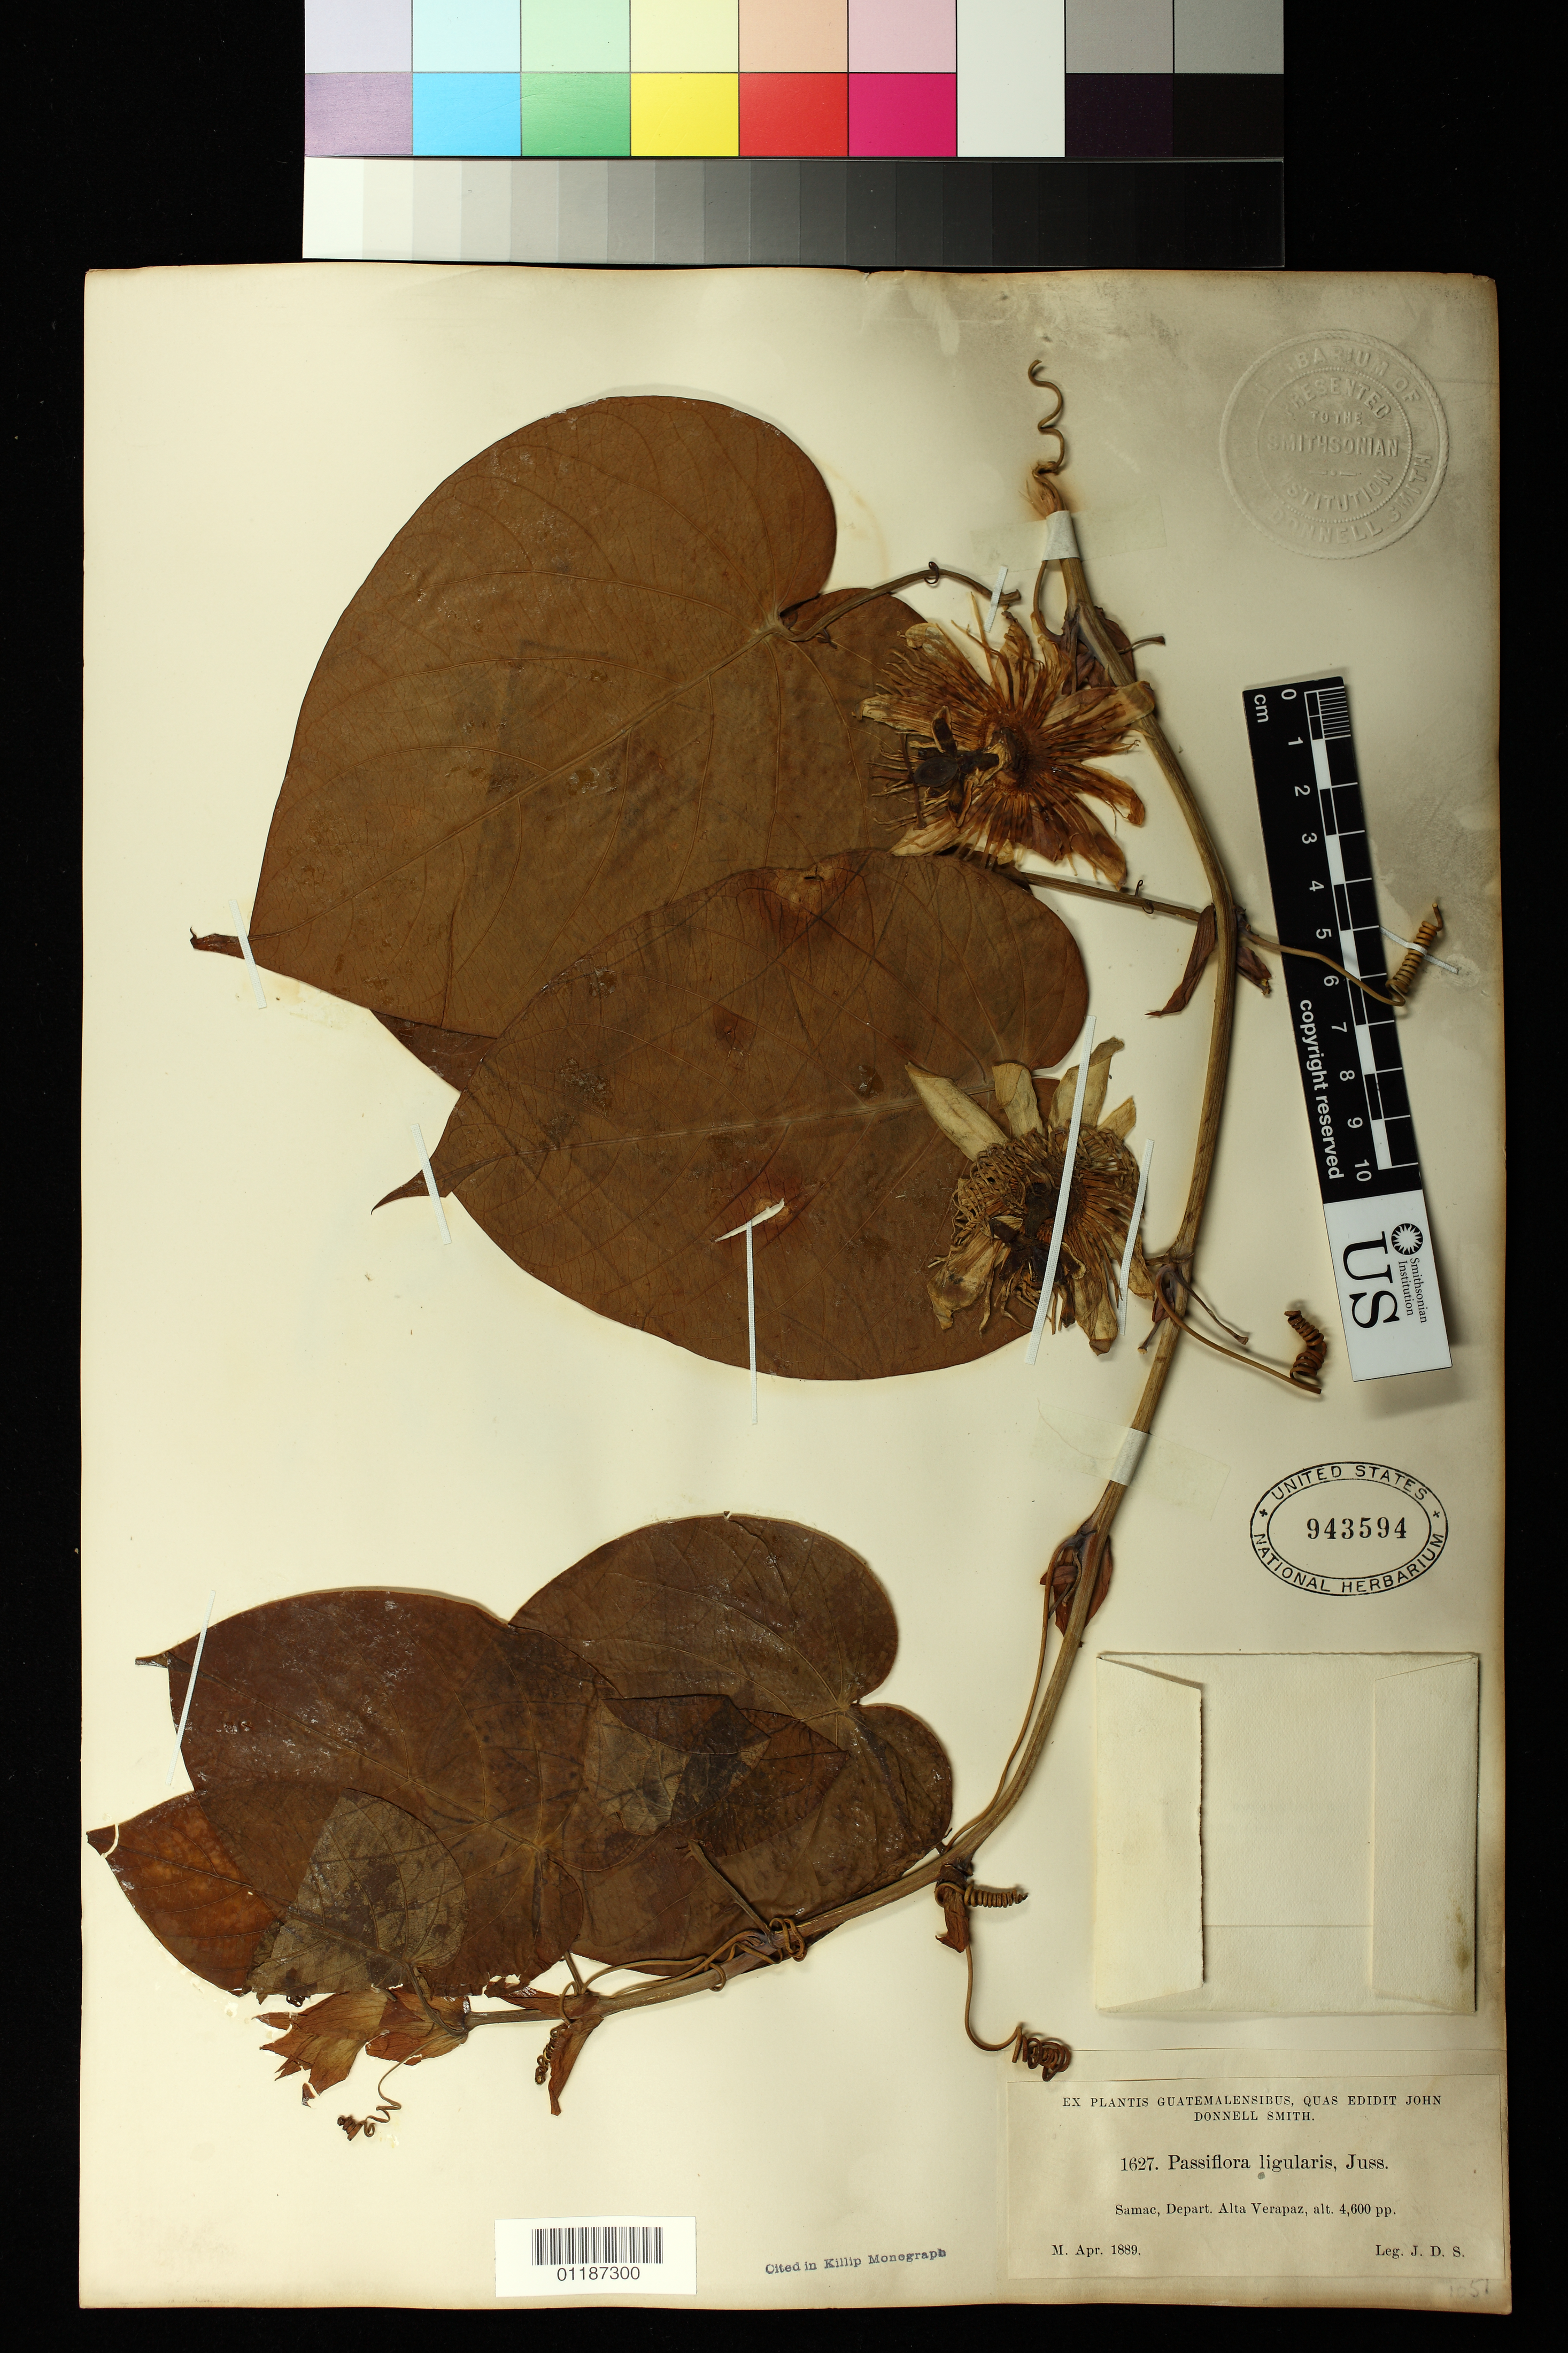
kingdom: Plantae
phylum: Tracheophyta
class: Magnoliopsida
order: Malpighiales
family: Passifloraceae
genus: Passiflora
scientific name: Passiflora ligularis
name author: Juss.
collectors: J. Donnell Smith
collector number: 1627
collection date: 1889-04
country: Guatemala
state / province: Alta Verapaz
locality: Samac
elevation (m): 1402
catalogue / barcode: US 943594